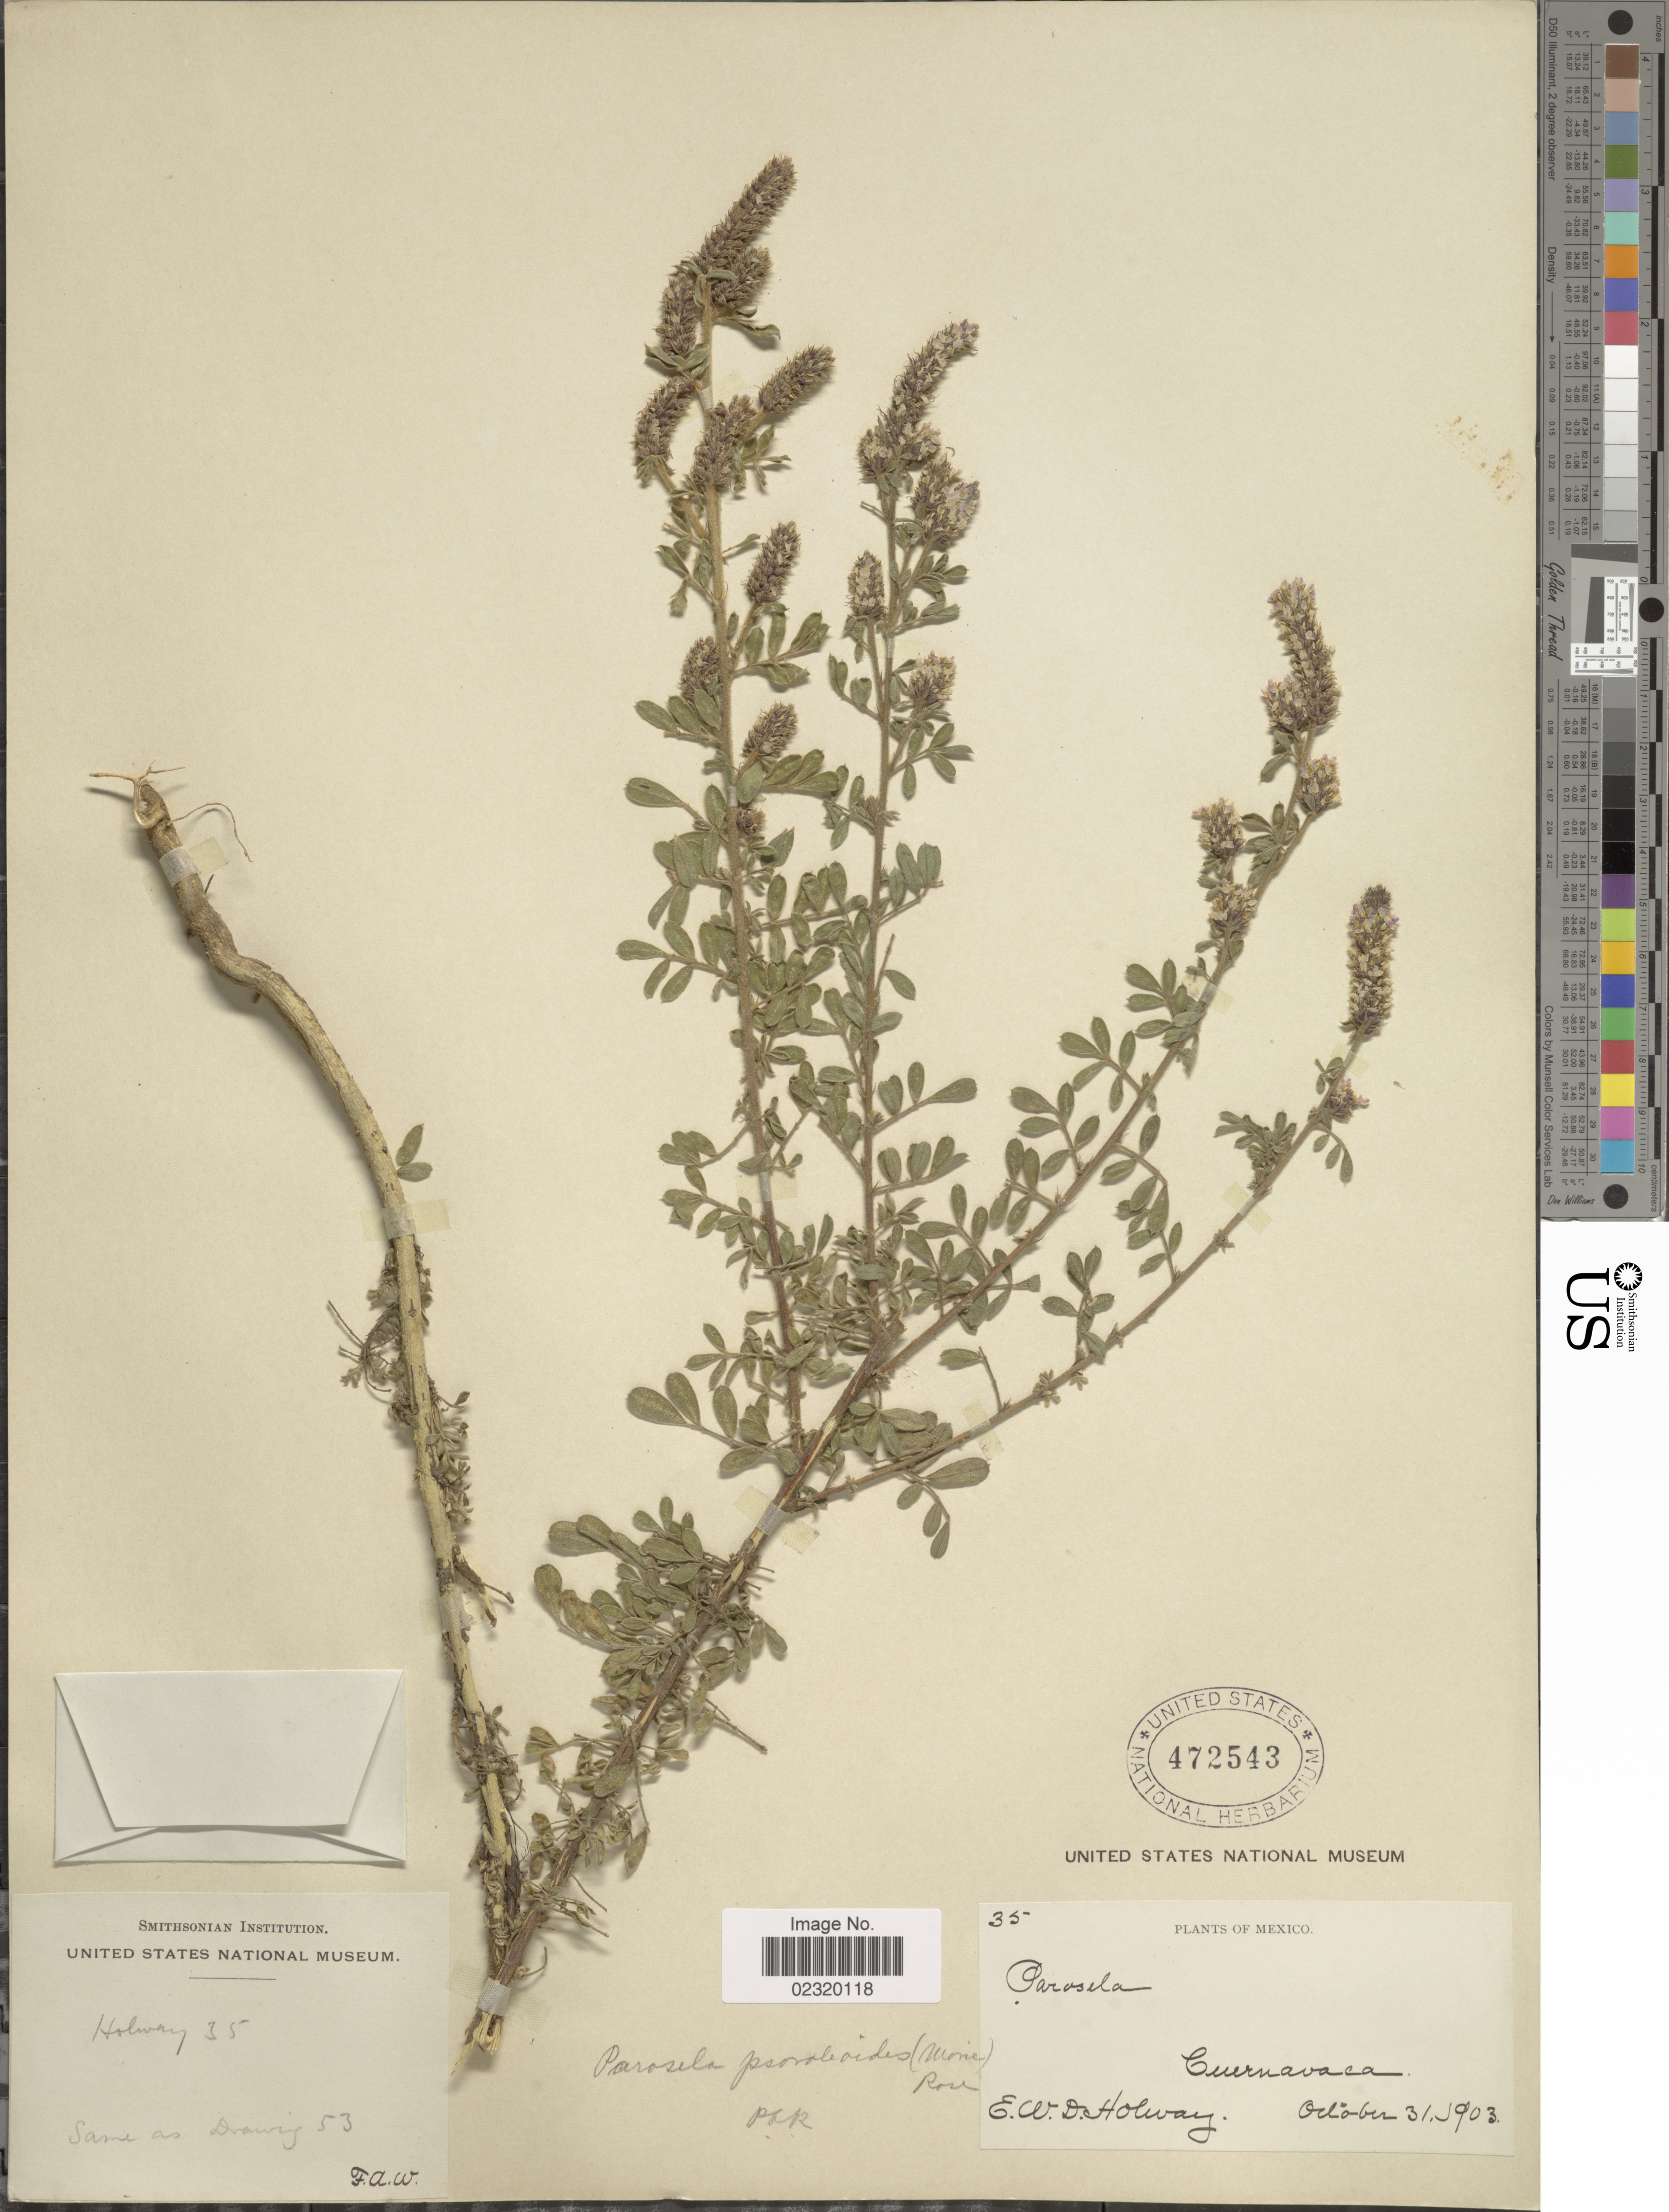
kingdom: Plantae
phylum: Tracheophyta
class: Magnoliopsida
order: Fabales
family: Fabaceae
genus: Dalea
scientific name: Dalea tomentosa var. psoraleoides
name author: (Moric.) Barneby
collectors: E. W. D. Holway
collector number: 35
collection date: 1903-10-31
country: Mexico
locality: Cuernavaca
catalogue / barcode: US 472543